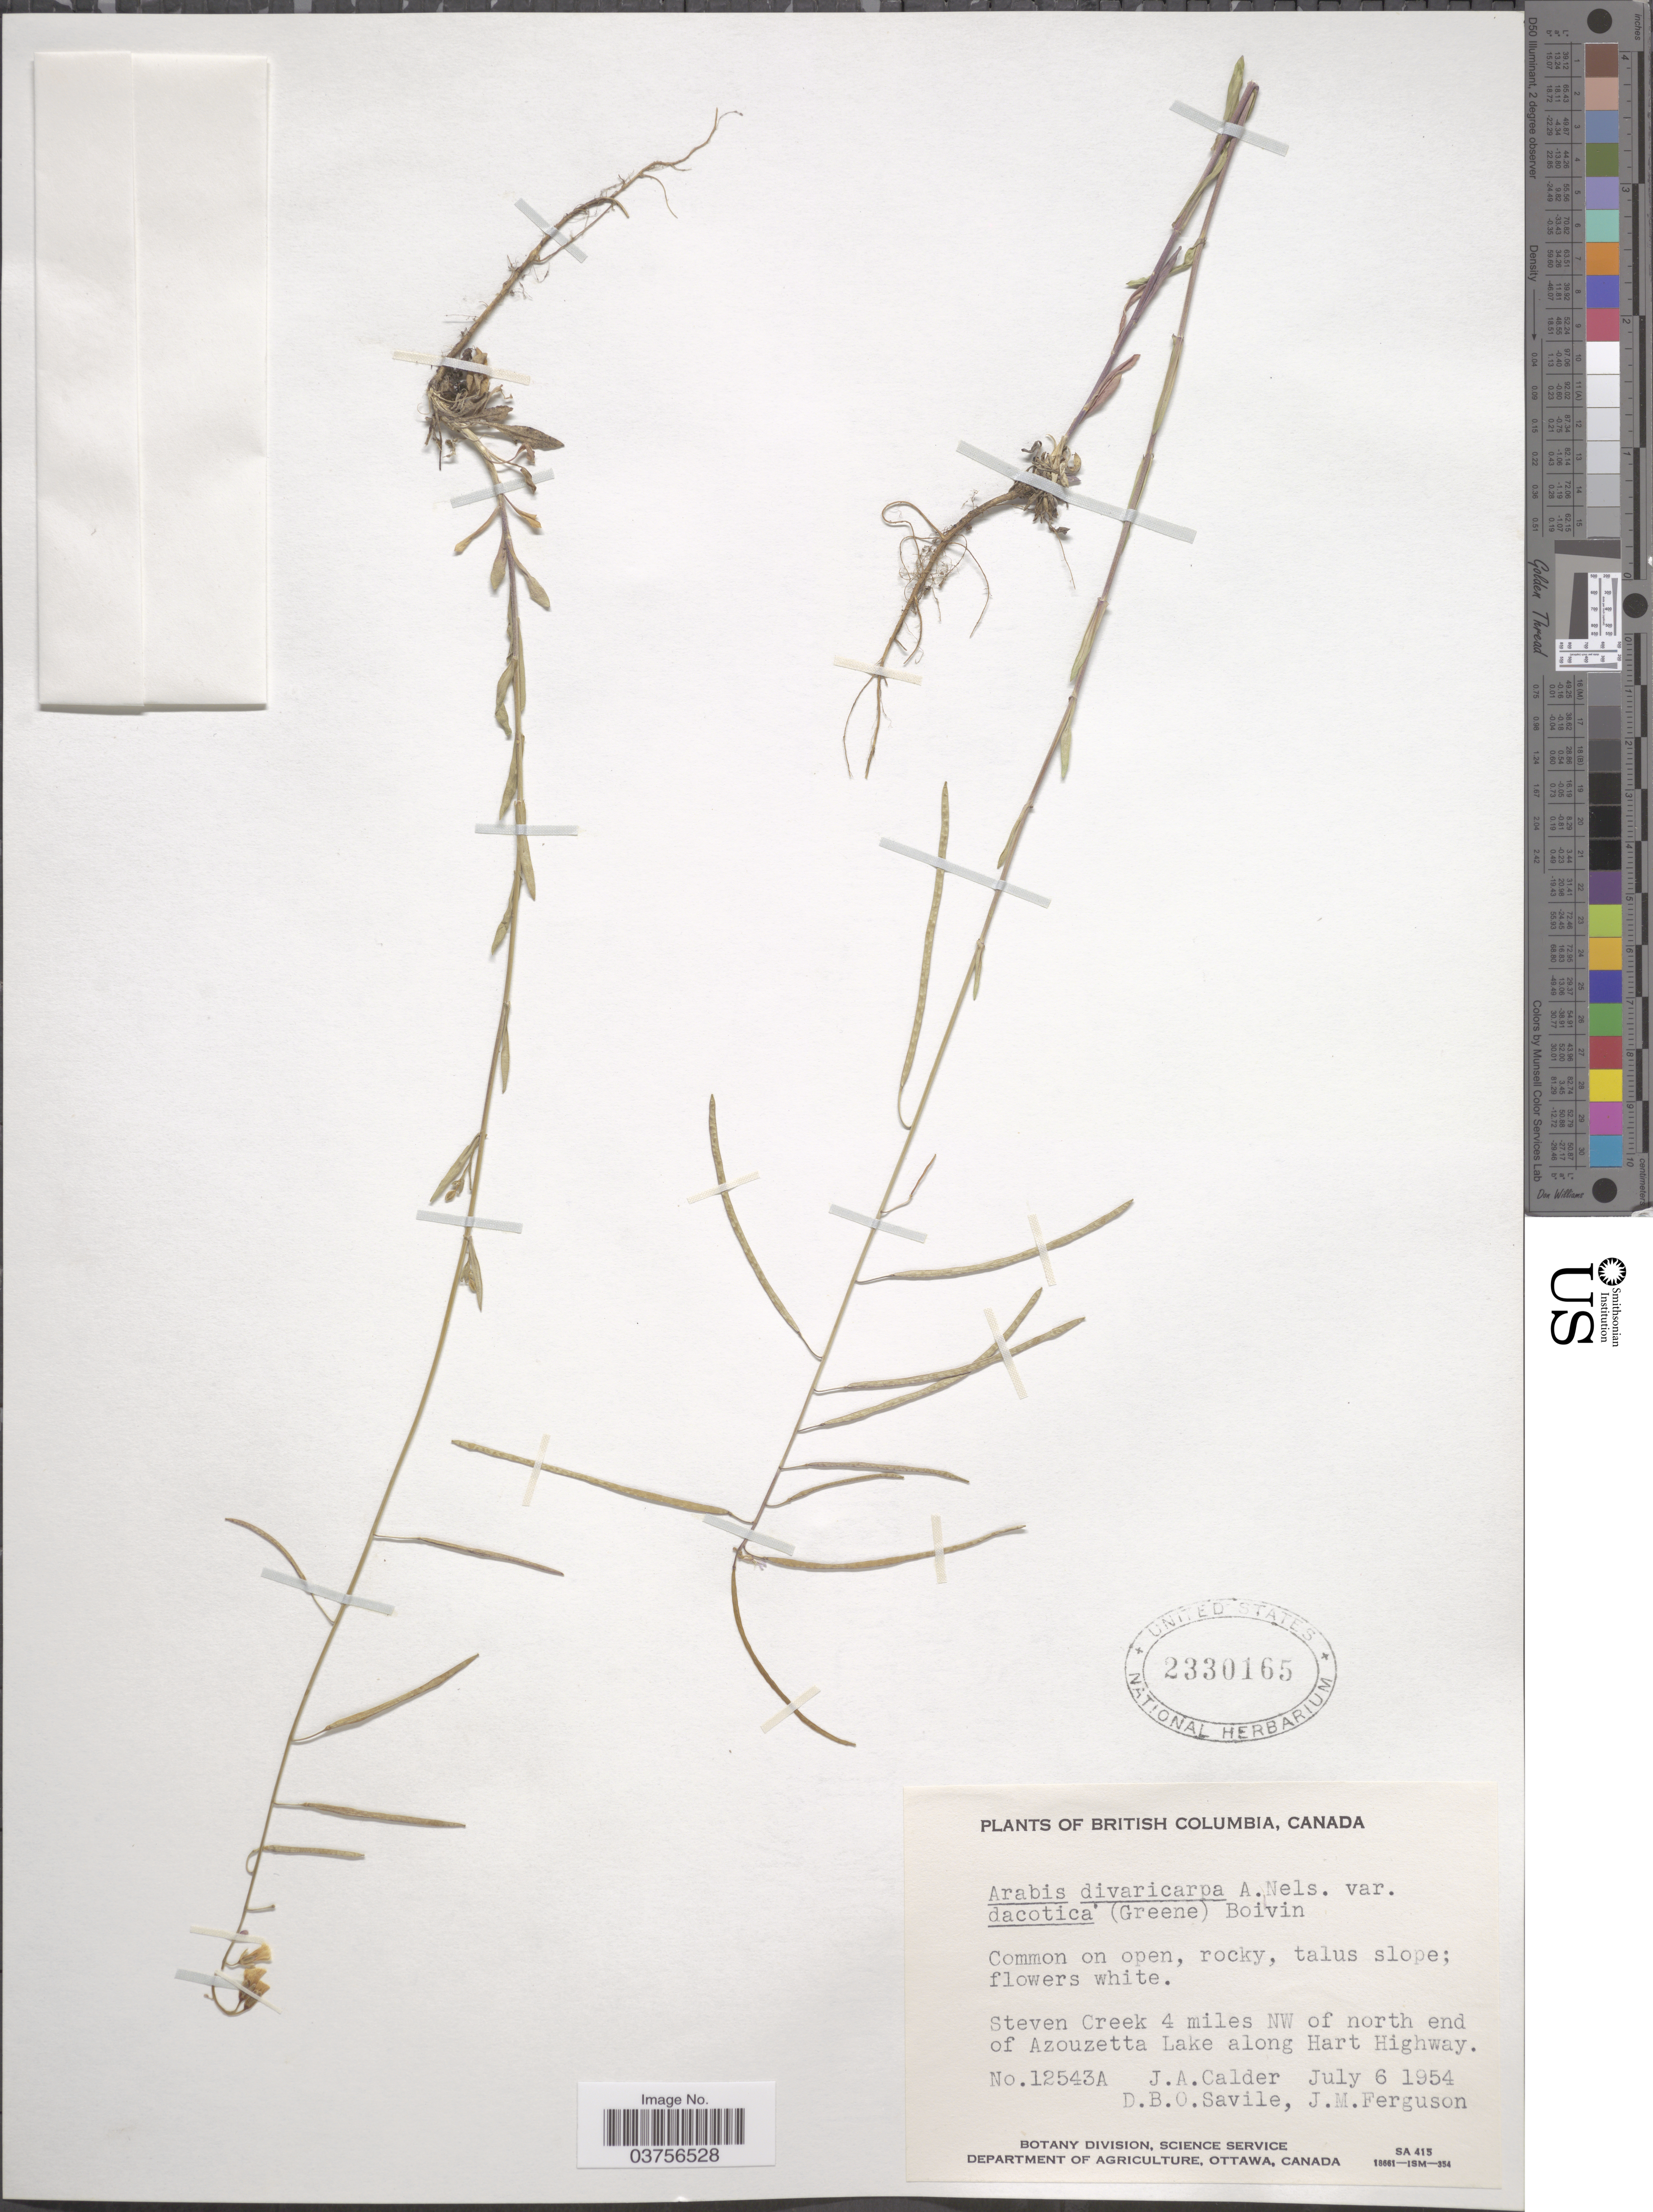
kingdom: Plantae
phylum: Tracheophyta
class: Magnoliopsida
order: Brassicales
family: Brassicaceae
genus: Arabis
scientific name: Arabis divaricarpa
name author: A. Nelson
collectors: J. A. Calder, D. Savile & J. M. Ferguson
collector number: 12543A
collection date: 1954-07-06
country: Canada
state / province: British Columbia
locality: Steven Creek 4 miles NW of north end of Azouzetta Lake along Hart Highway.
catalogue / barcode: US 2330165